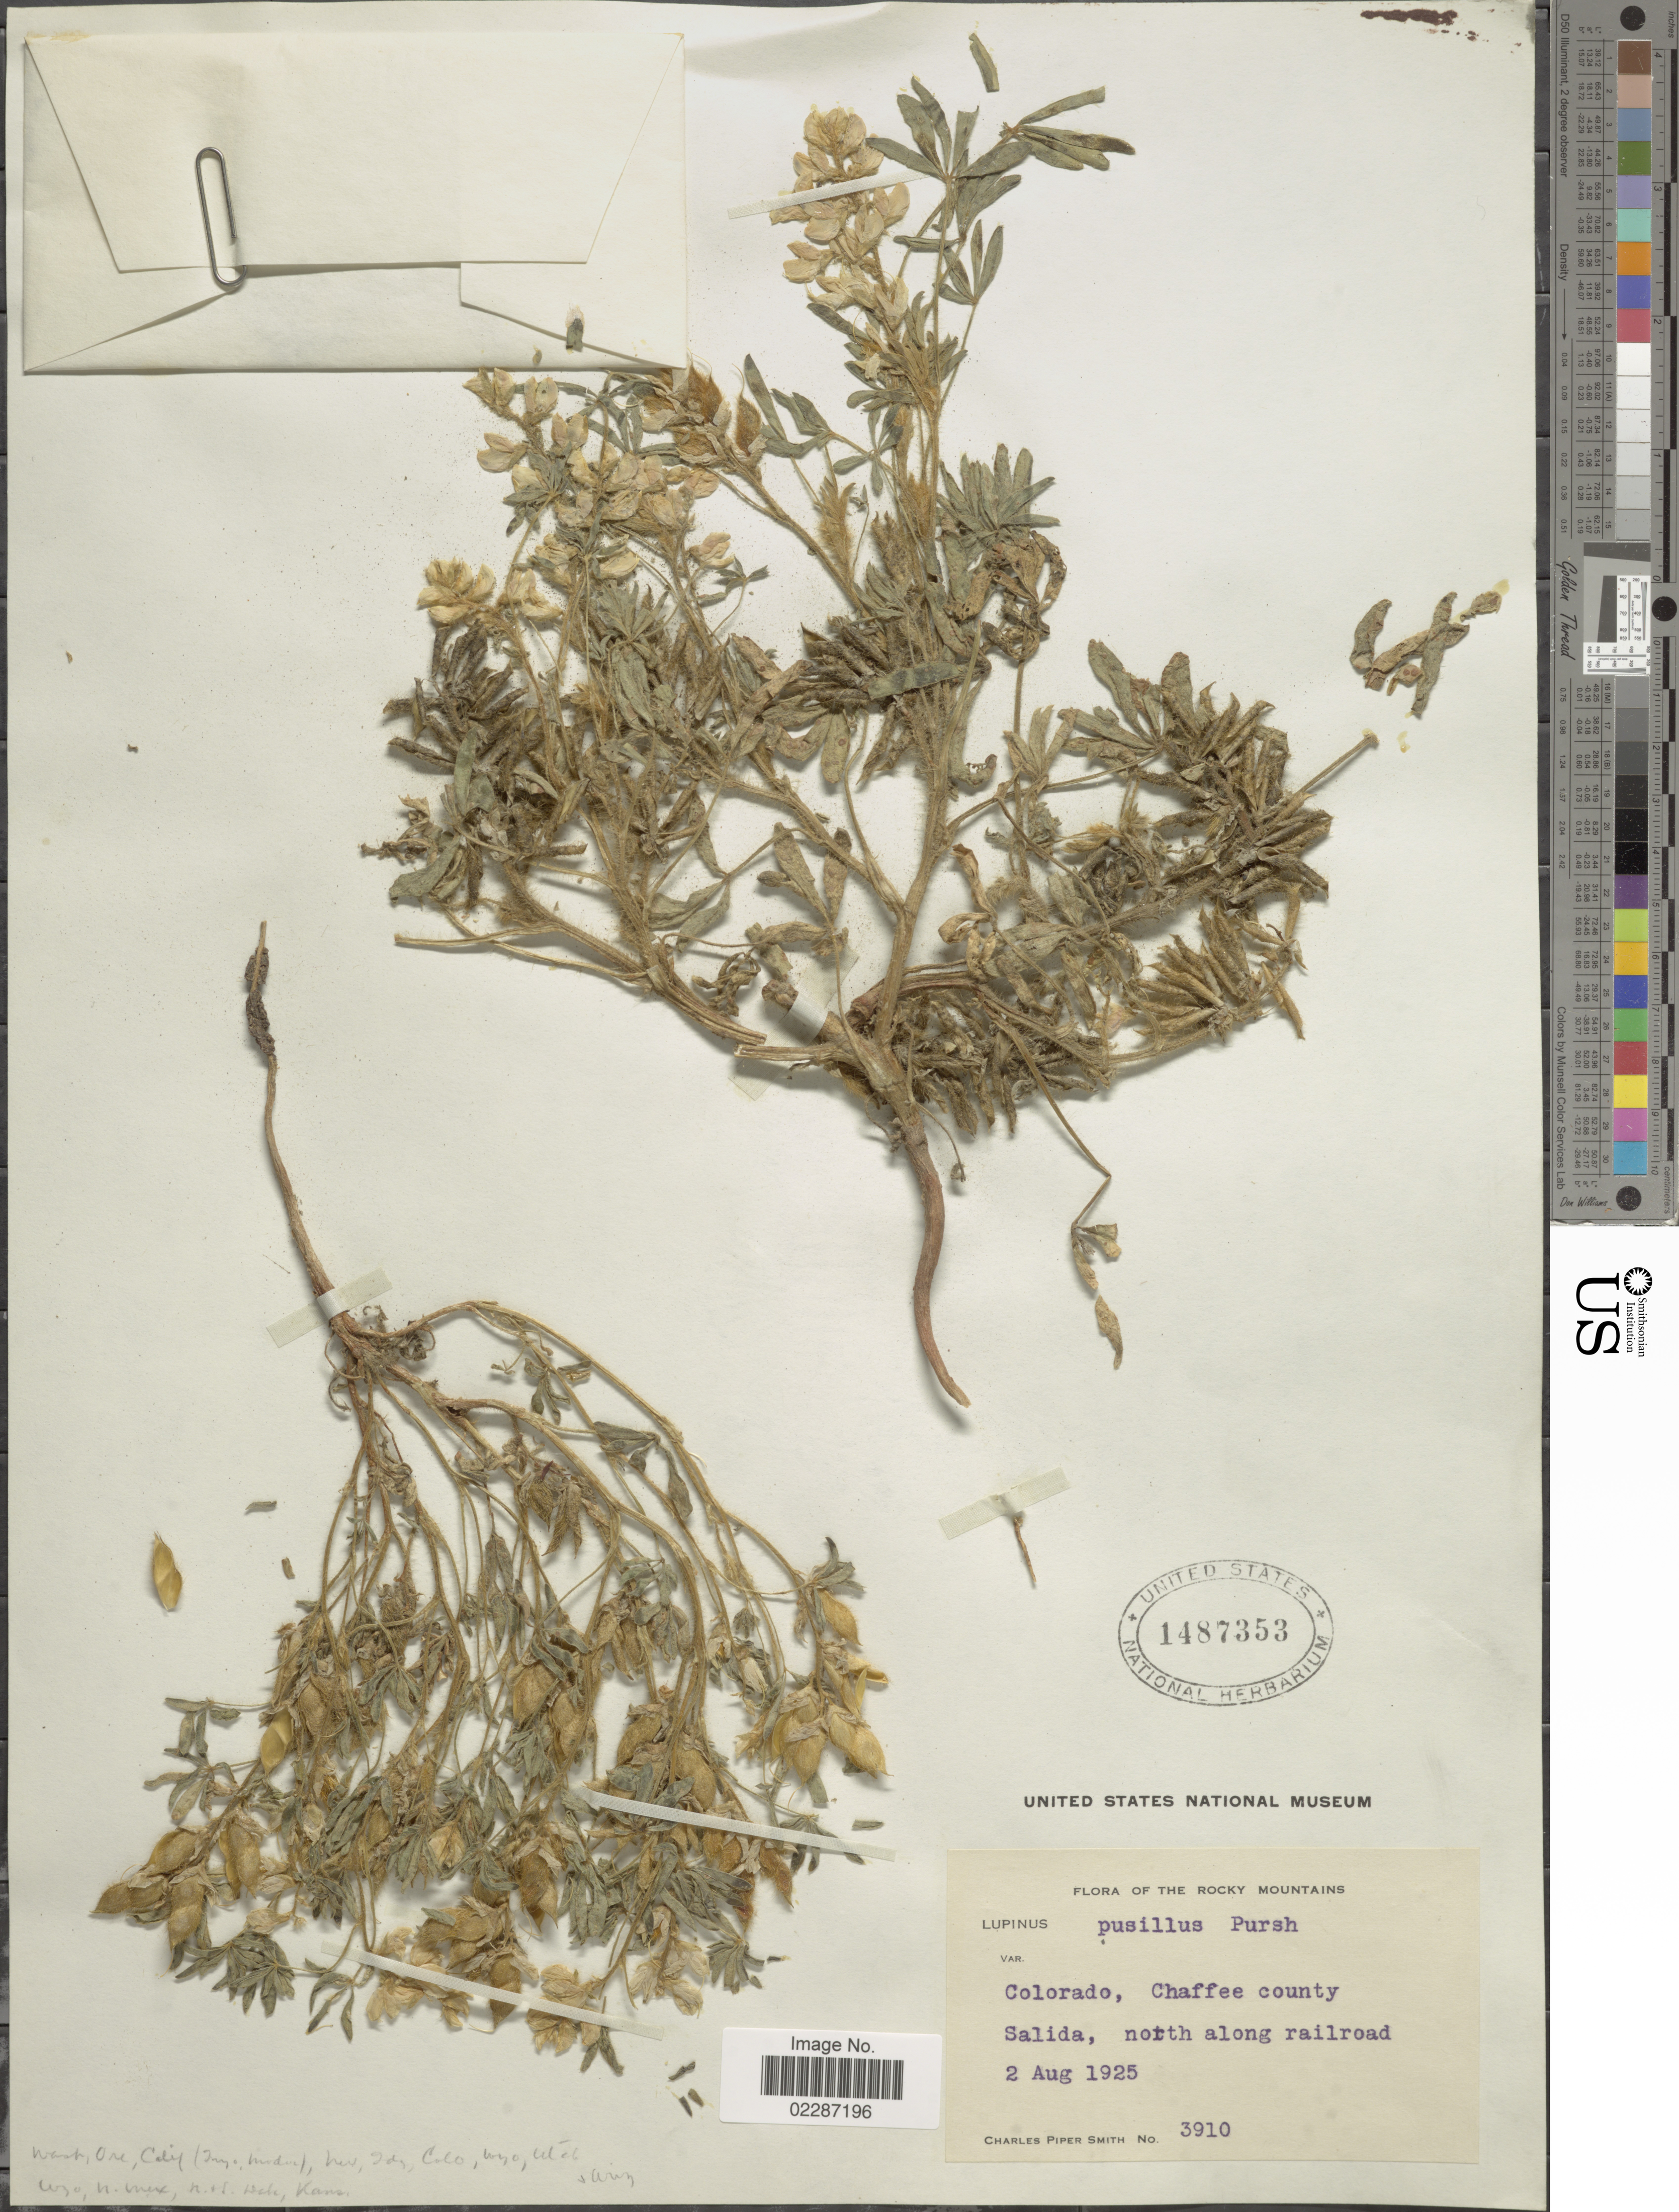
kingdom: Plantae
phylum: Tracheophyta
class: Magnoliopsida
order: Fabales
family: Fabaceae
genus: Lupinus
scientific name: Lupinus pusillus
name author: Pursh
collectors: C. P. Smith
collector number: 3910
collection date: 1925-08-02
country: United States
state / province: Colorado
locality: The Rocky Mountains, Chaffee County, Salida, north along railroad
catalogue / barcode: US 1487353